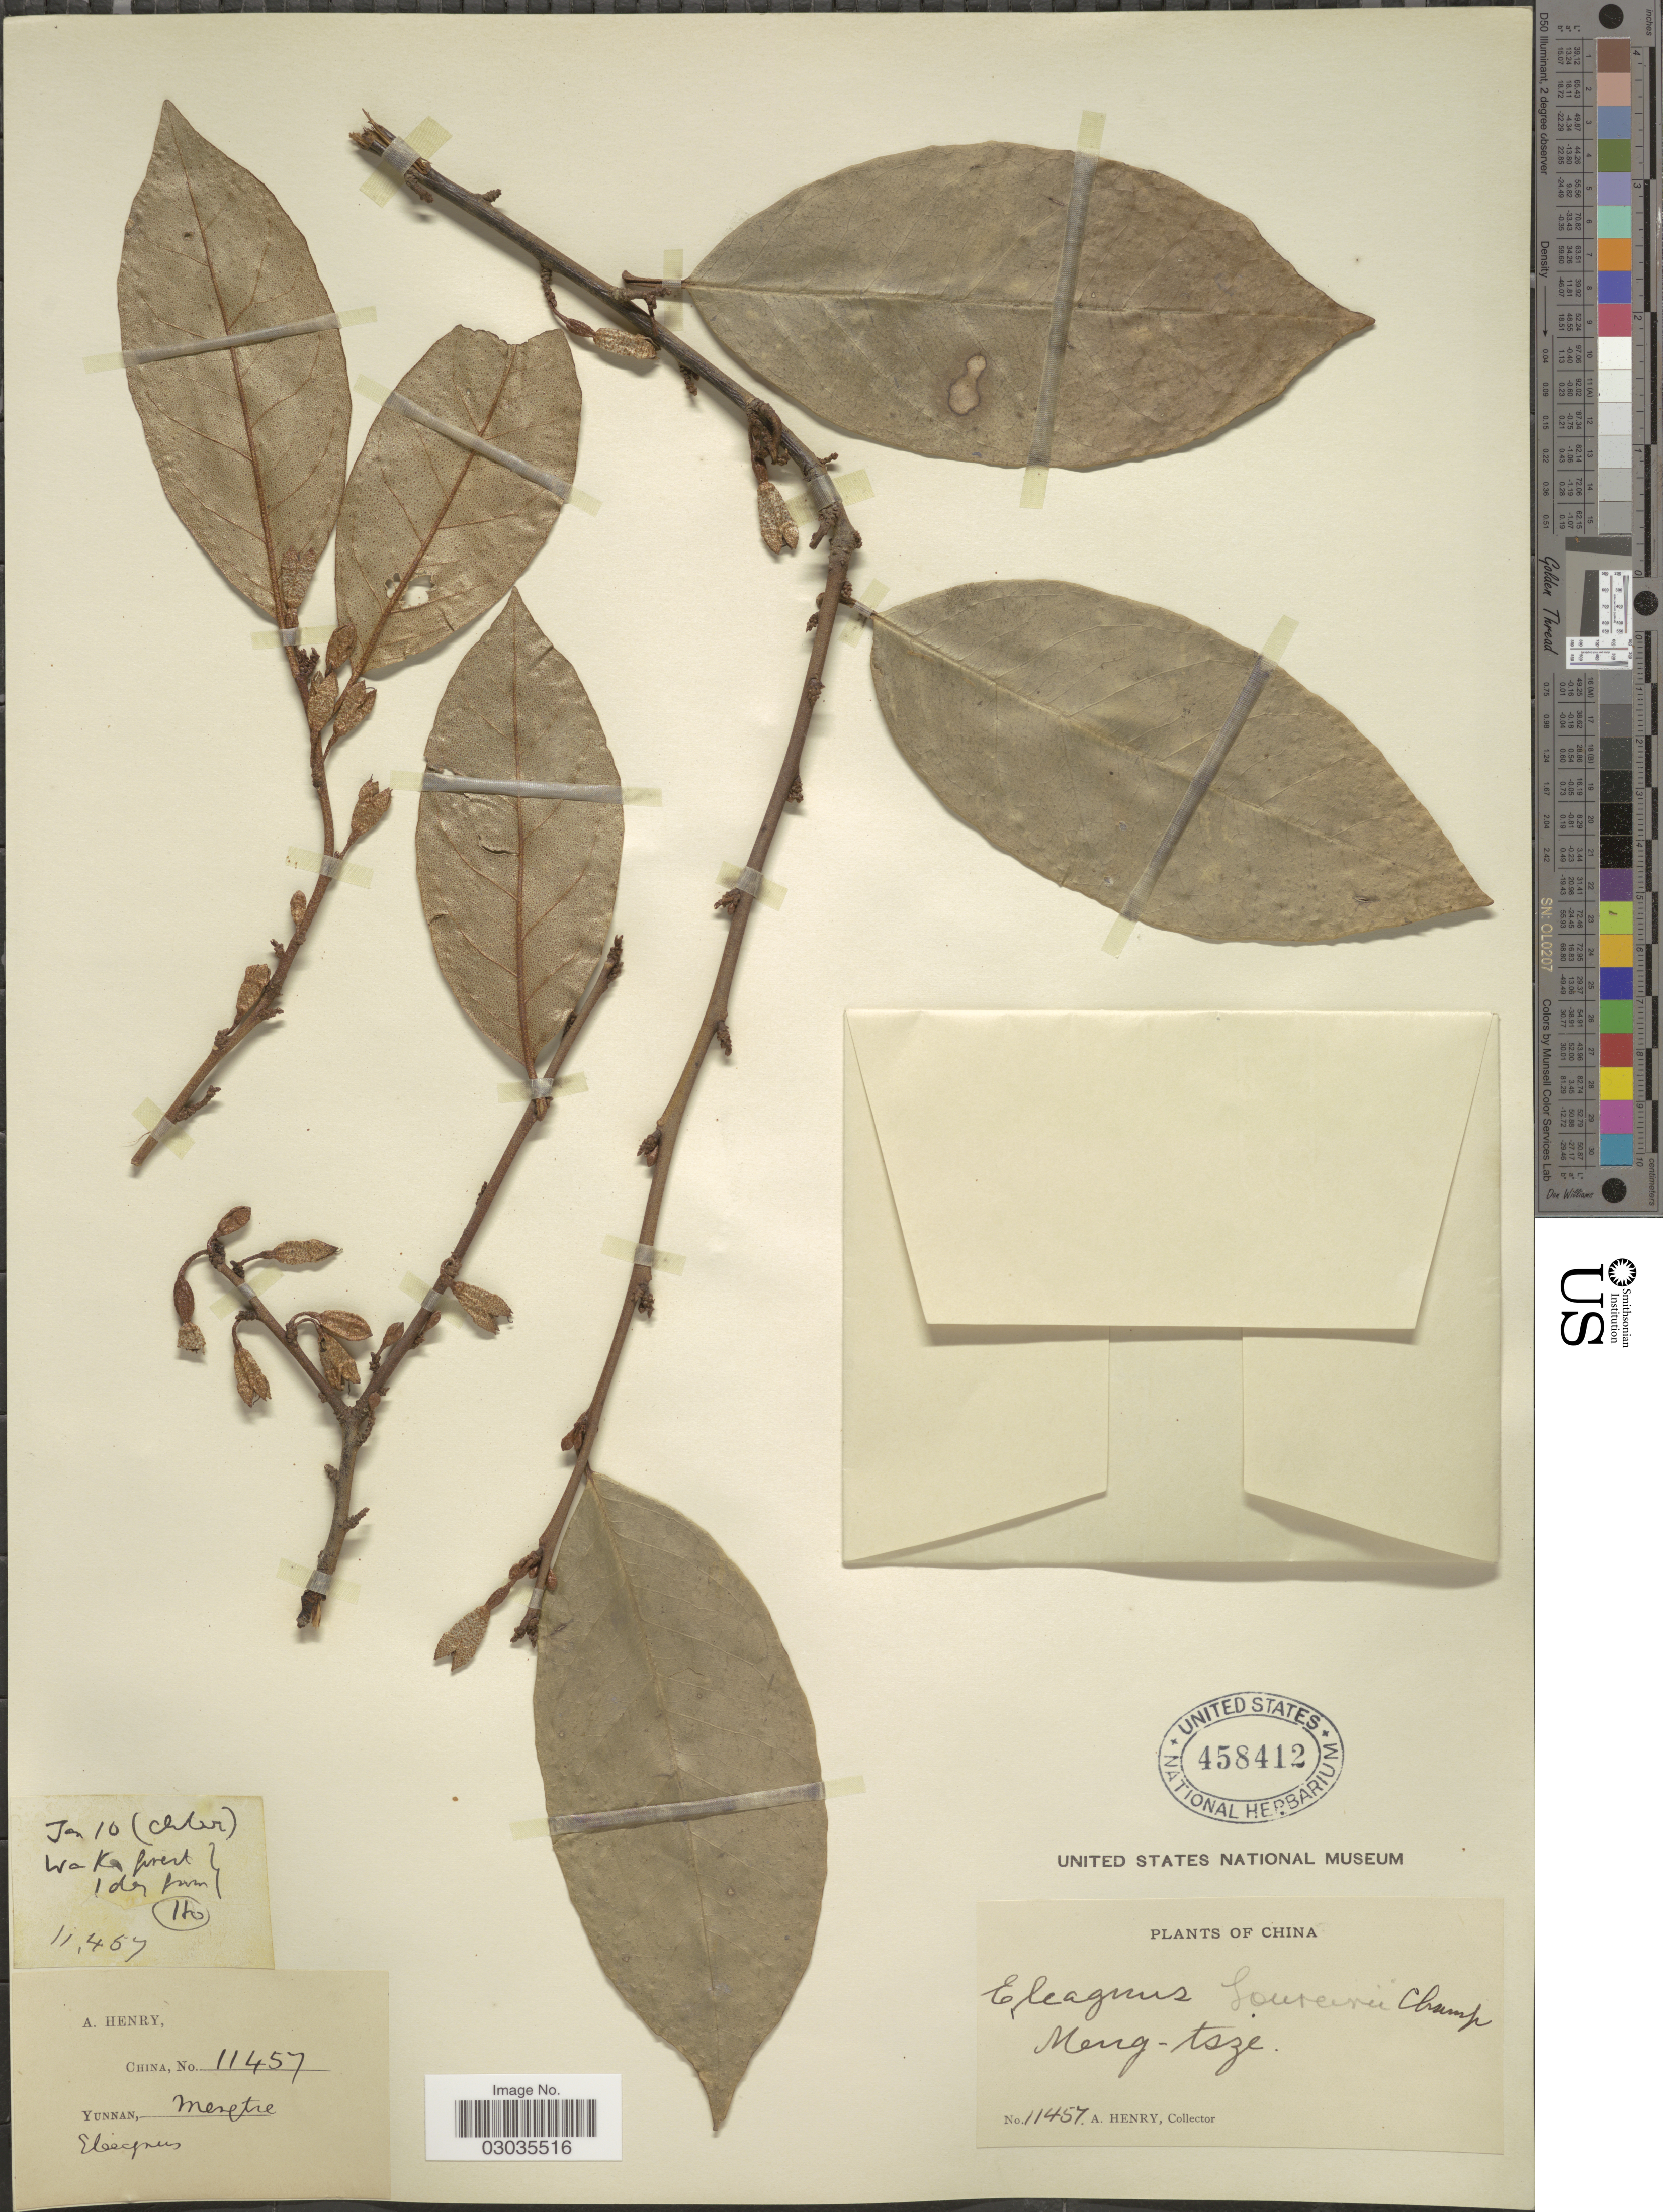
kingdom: Plantae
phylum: Tracheophyta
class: Magnoliopsida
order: Rosales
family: Elaeagnaceae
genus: Elaeagnus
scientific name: Elaeagnus loureiri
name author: Champ. ex Benth.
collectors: A. Henry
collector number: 11457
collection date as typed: Transcribed d/m/y: /1/10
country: China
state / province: Yunnan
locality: Wa Ka forest. Meng-tsze.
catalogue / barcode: US 458412